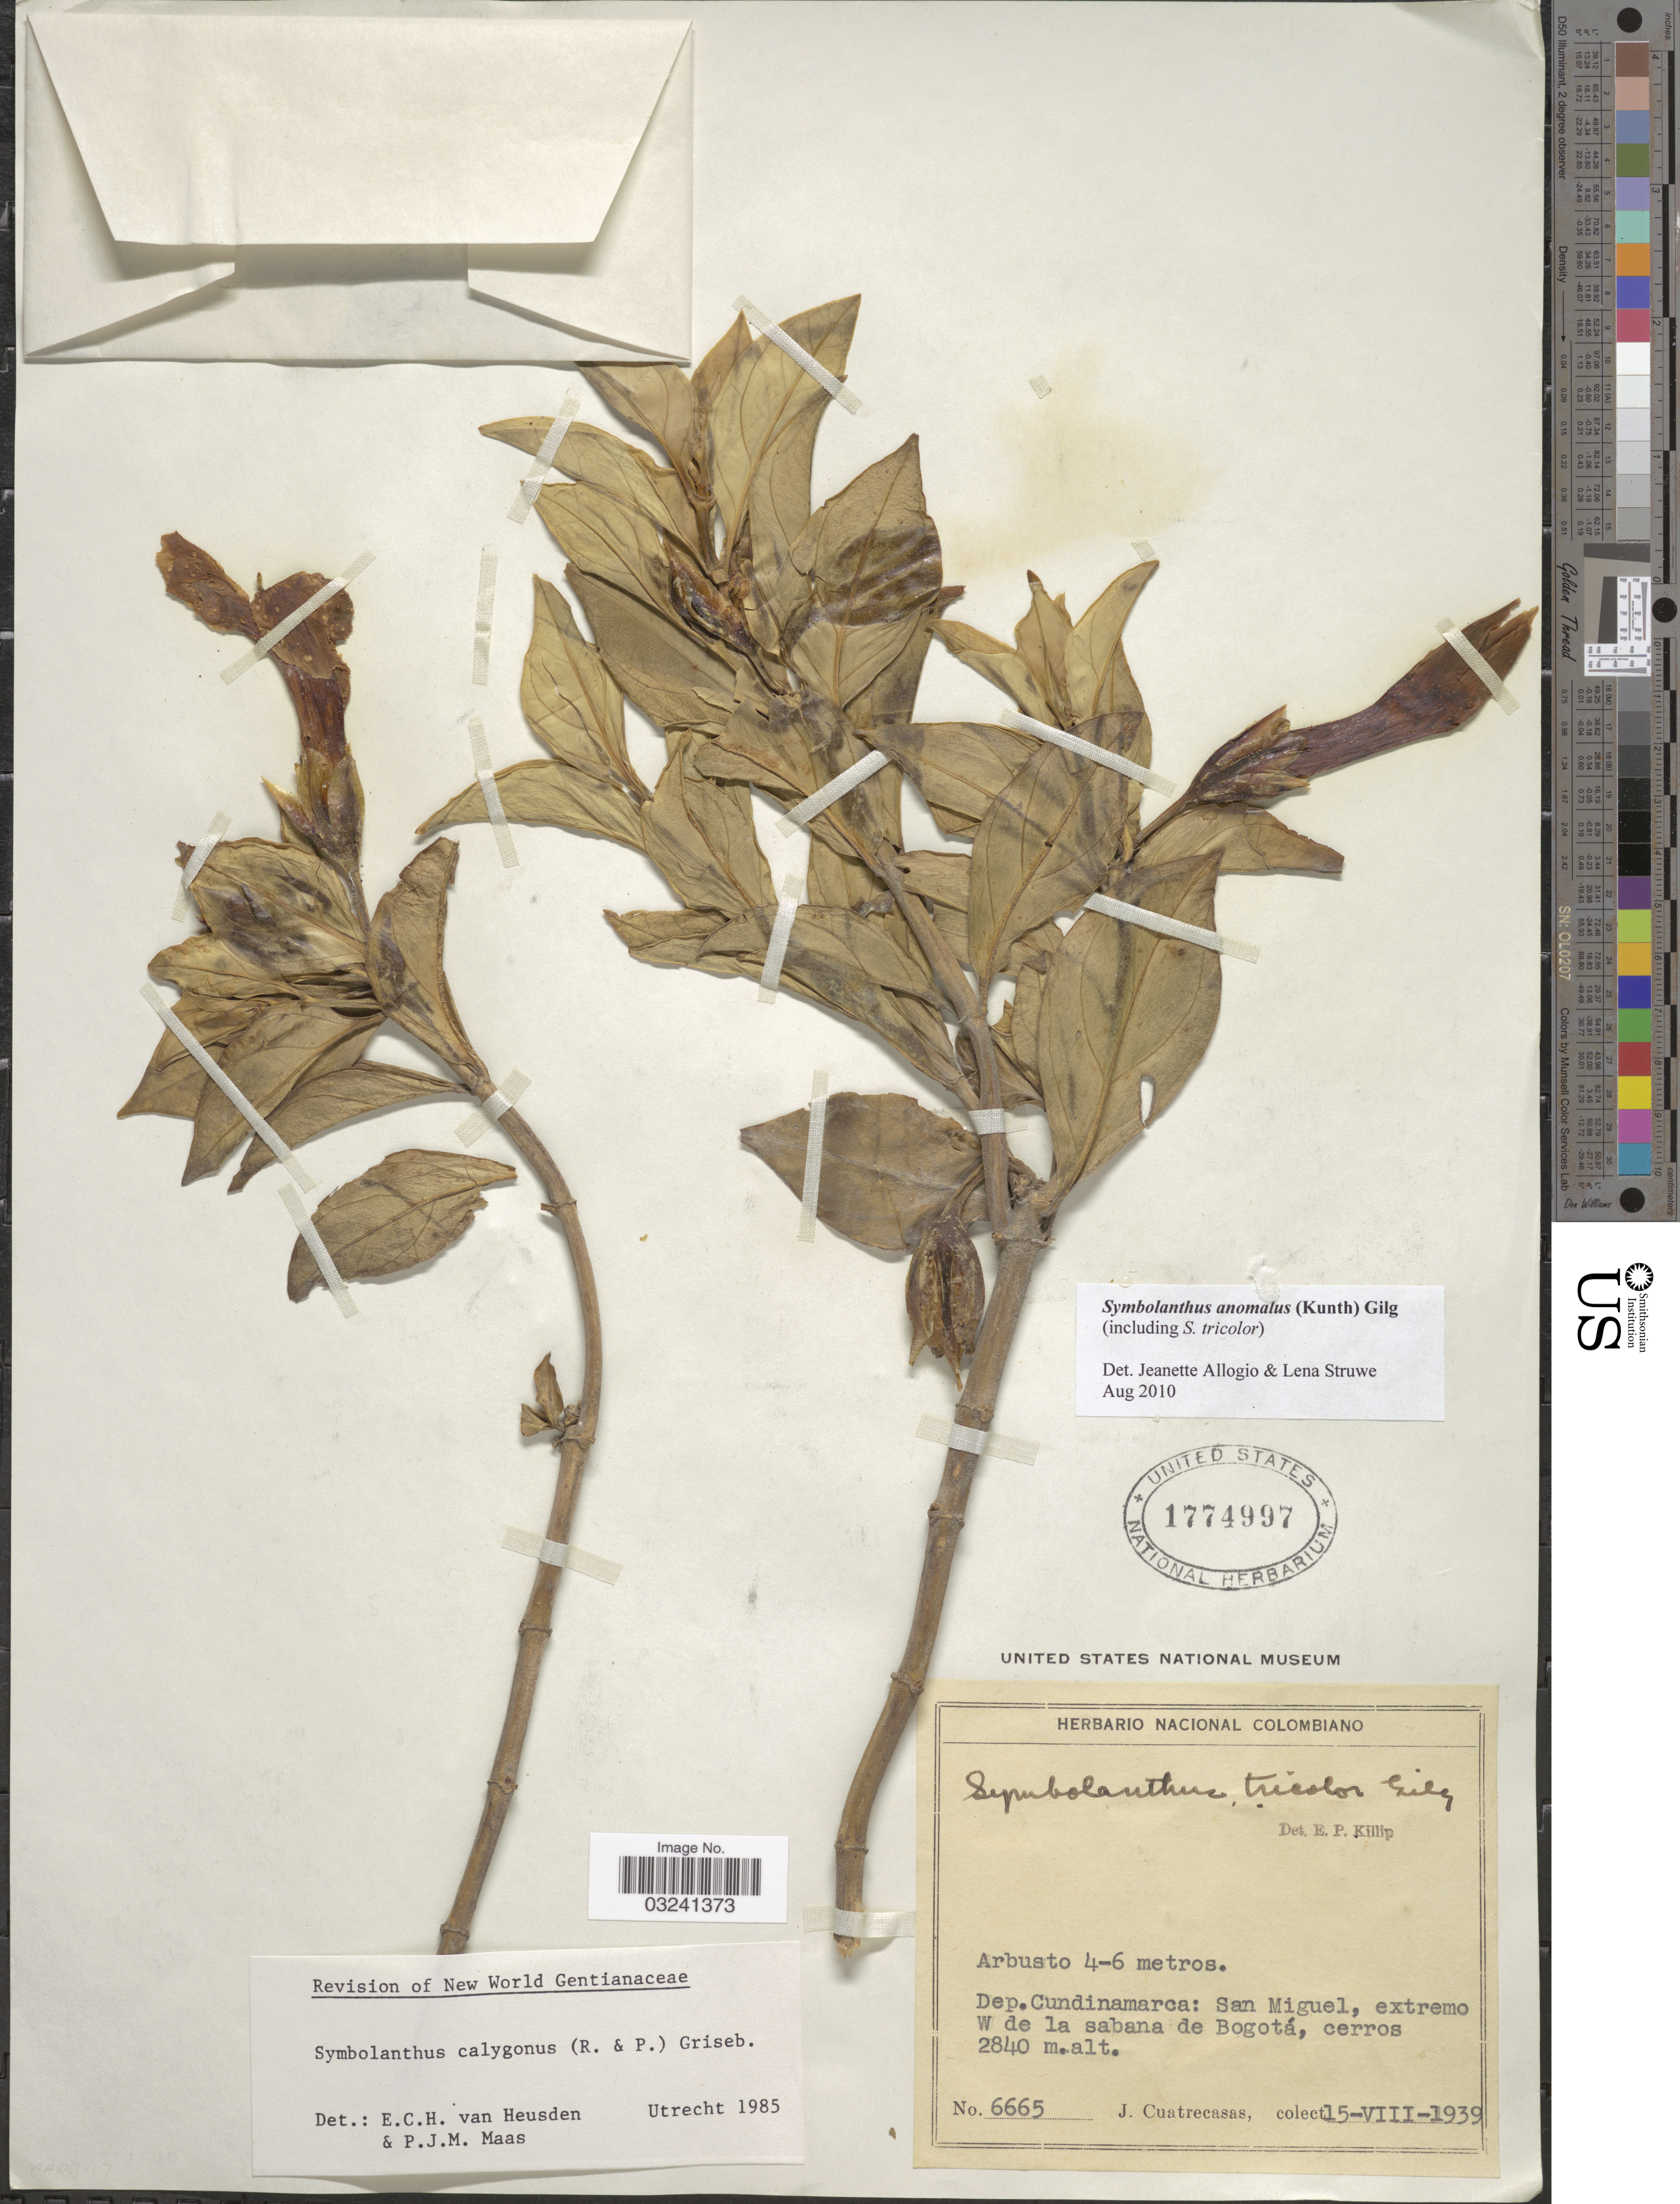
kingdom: Plantae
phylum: Tracheophyta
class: Magnoliopsida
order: Gentianales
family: Gentianaceae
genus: Symbolanthus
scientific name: Symbolanthus anomalus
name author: (Kunth) Gilg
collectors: J. Cuatrecasas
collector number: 6665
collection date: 1939-08-15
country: Colombia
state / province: Cundinamarca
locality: Dep. Cundinamarca: San Miguel, extremo W de la sabana de Bogotá, cerros.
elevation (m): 2840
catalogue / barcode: US 1774997